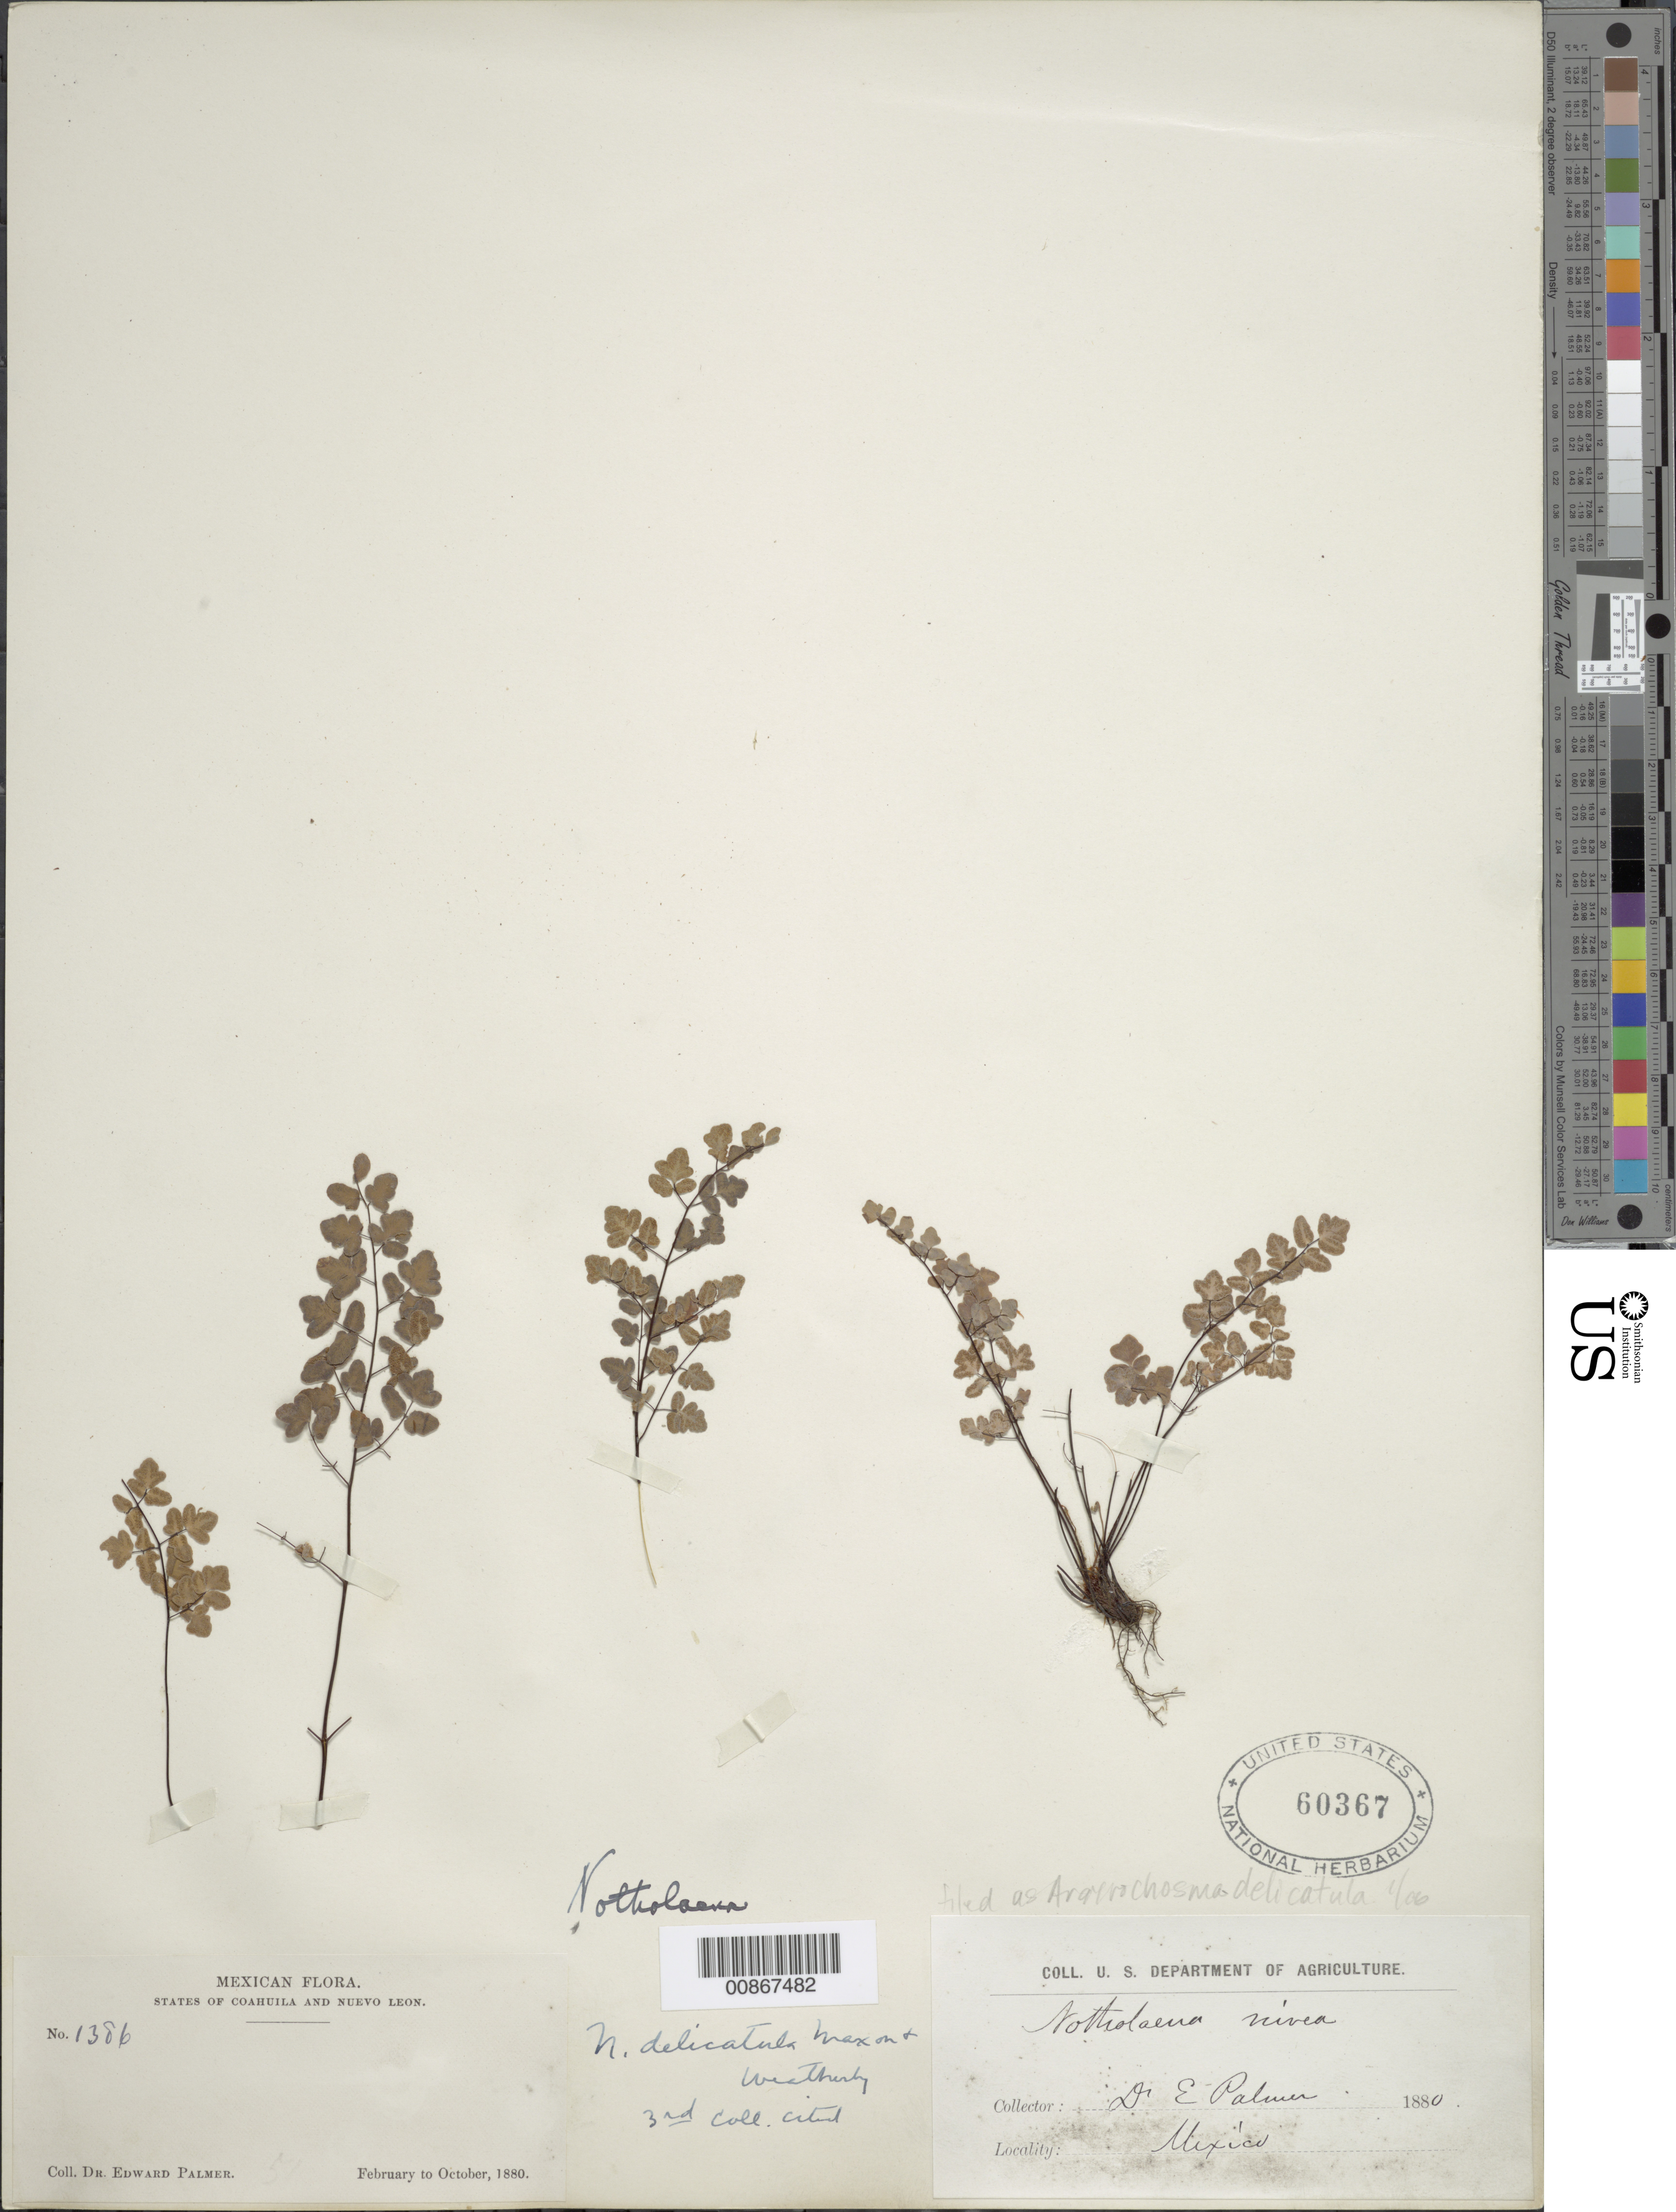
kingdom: Plantae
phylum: Tracheophyta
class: Polypodiopsida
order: Polypodiales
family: Pteridaceae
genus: Argyrochosma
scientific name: Argyrochosma delicatula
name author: (Maxon & Weath.) Windham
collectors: E. Palmer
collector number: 1386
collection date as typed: Feb 1880 to -- Oct 1880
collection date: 1880-02/1880-10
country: Mexico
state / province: Coahuila / Nuevo León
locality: States of Coahuila and Nuevo León.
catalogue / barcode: US 60367